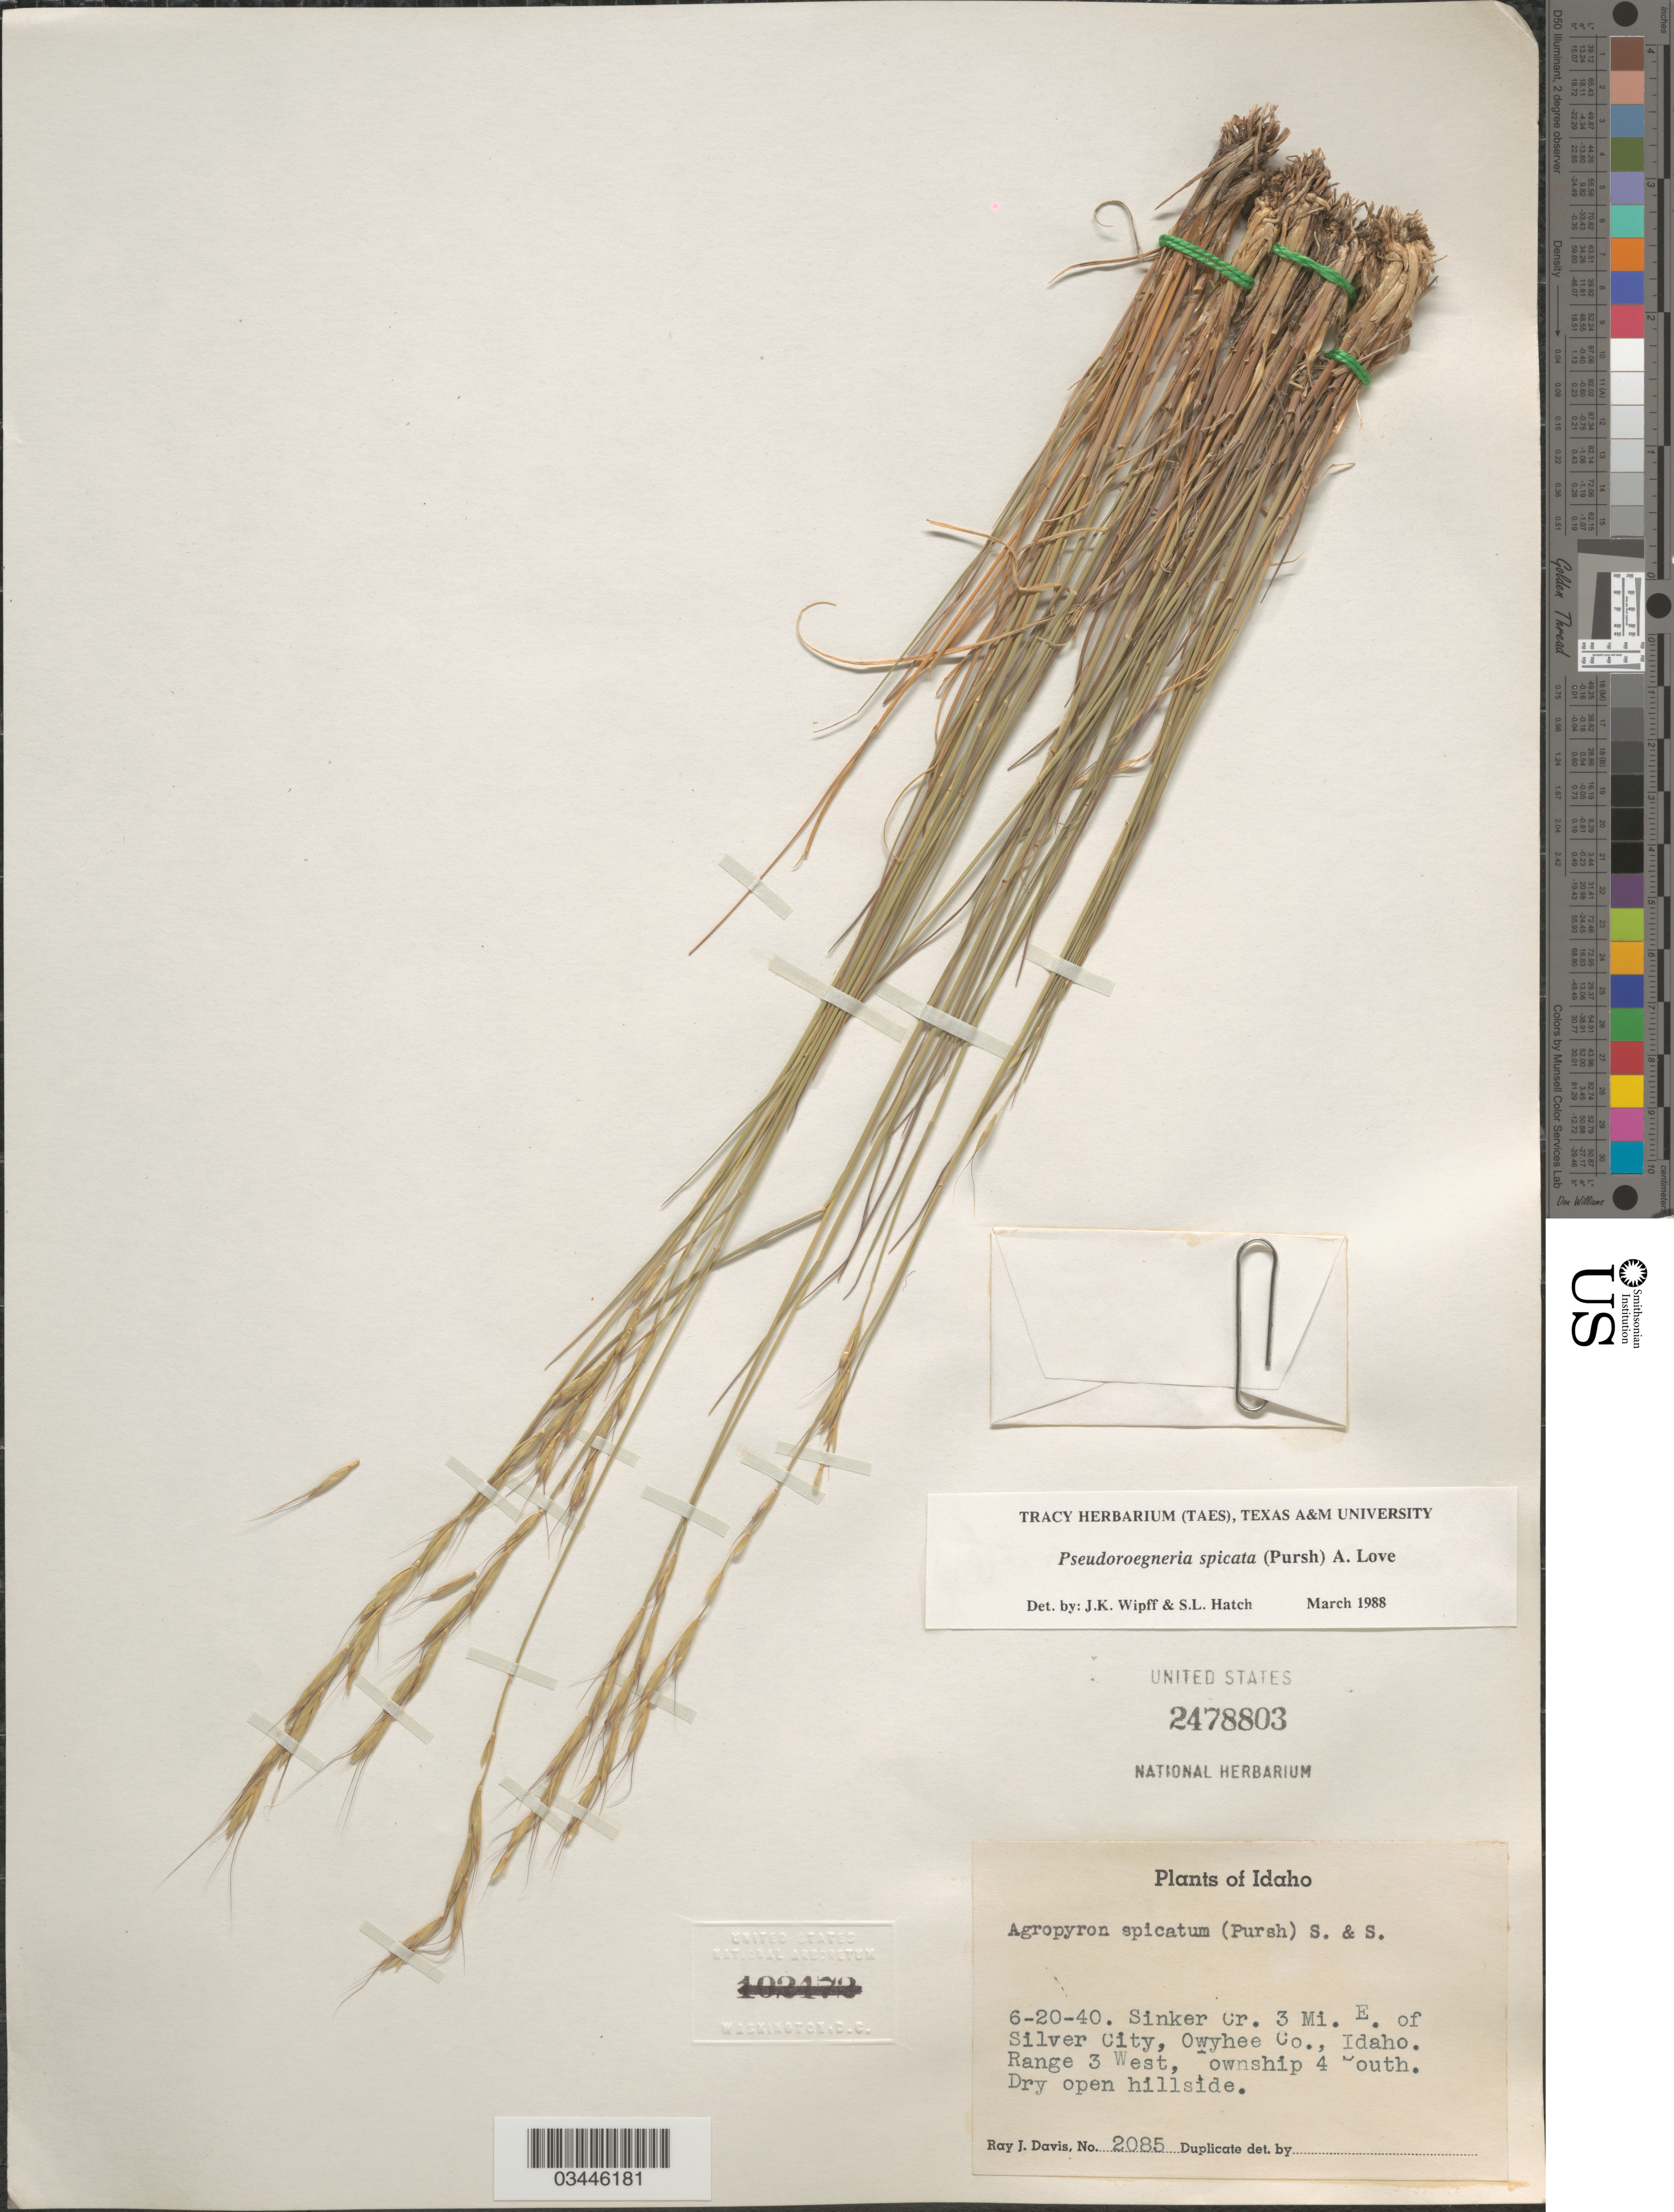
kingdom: Plantae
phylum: Tracheophyta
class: Liliopsida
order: Poales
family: Poaceae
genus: Pseudoroegneria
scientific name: Pseudoroegneria spicata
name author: (Pursh) Á. Löve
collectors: R. Davis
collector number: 2085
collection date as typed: Transcribed d/m/y: 20/6/40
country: United States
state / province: Idaho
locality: Sinker Cr. 3 Mi. E. of Silver City, Owyhee Co. Range 3 West, Township 4 South. Dry open hillside.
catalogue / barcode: US 2478803